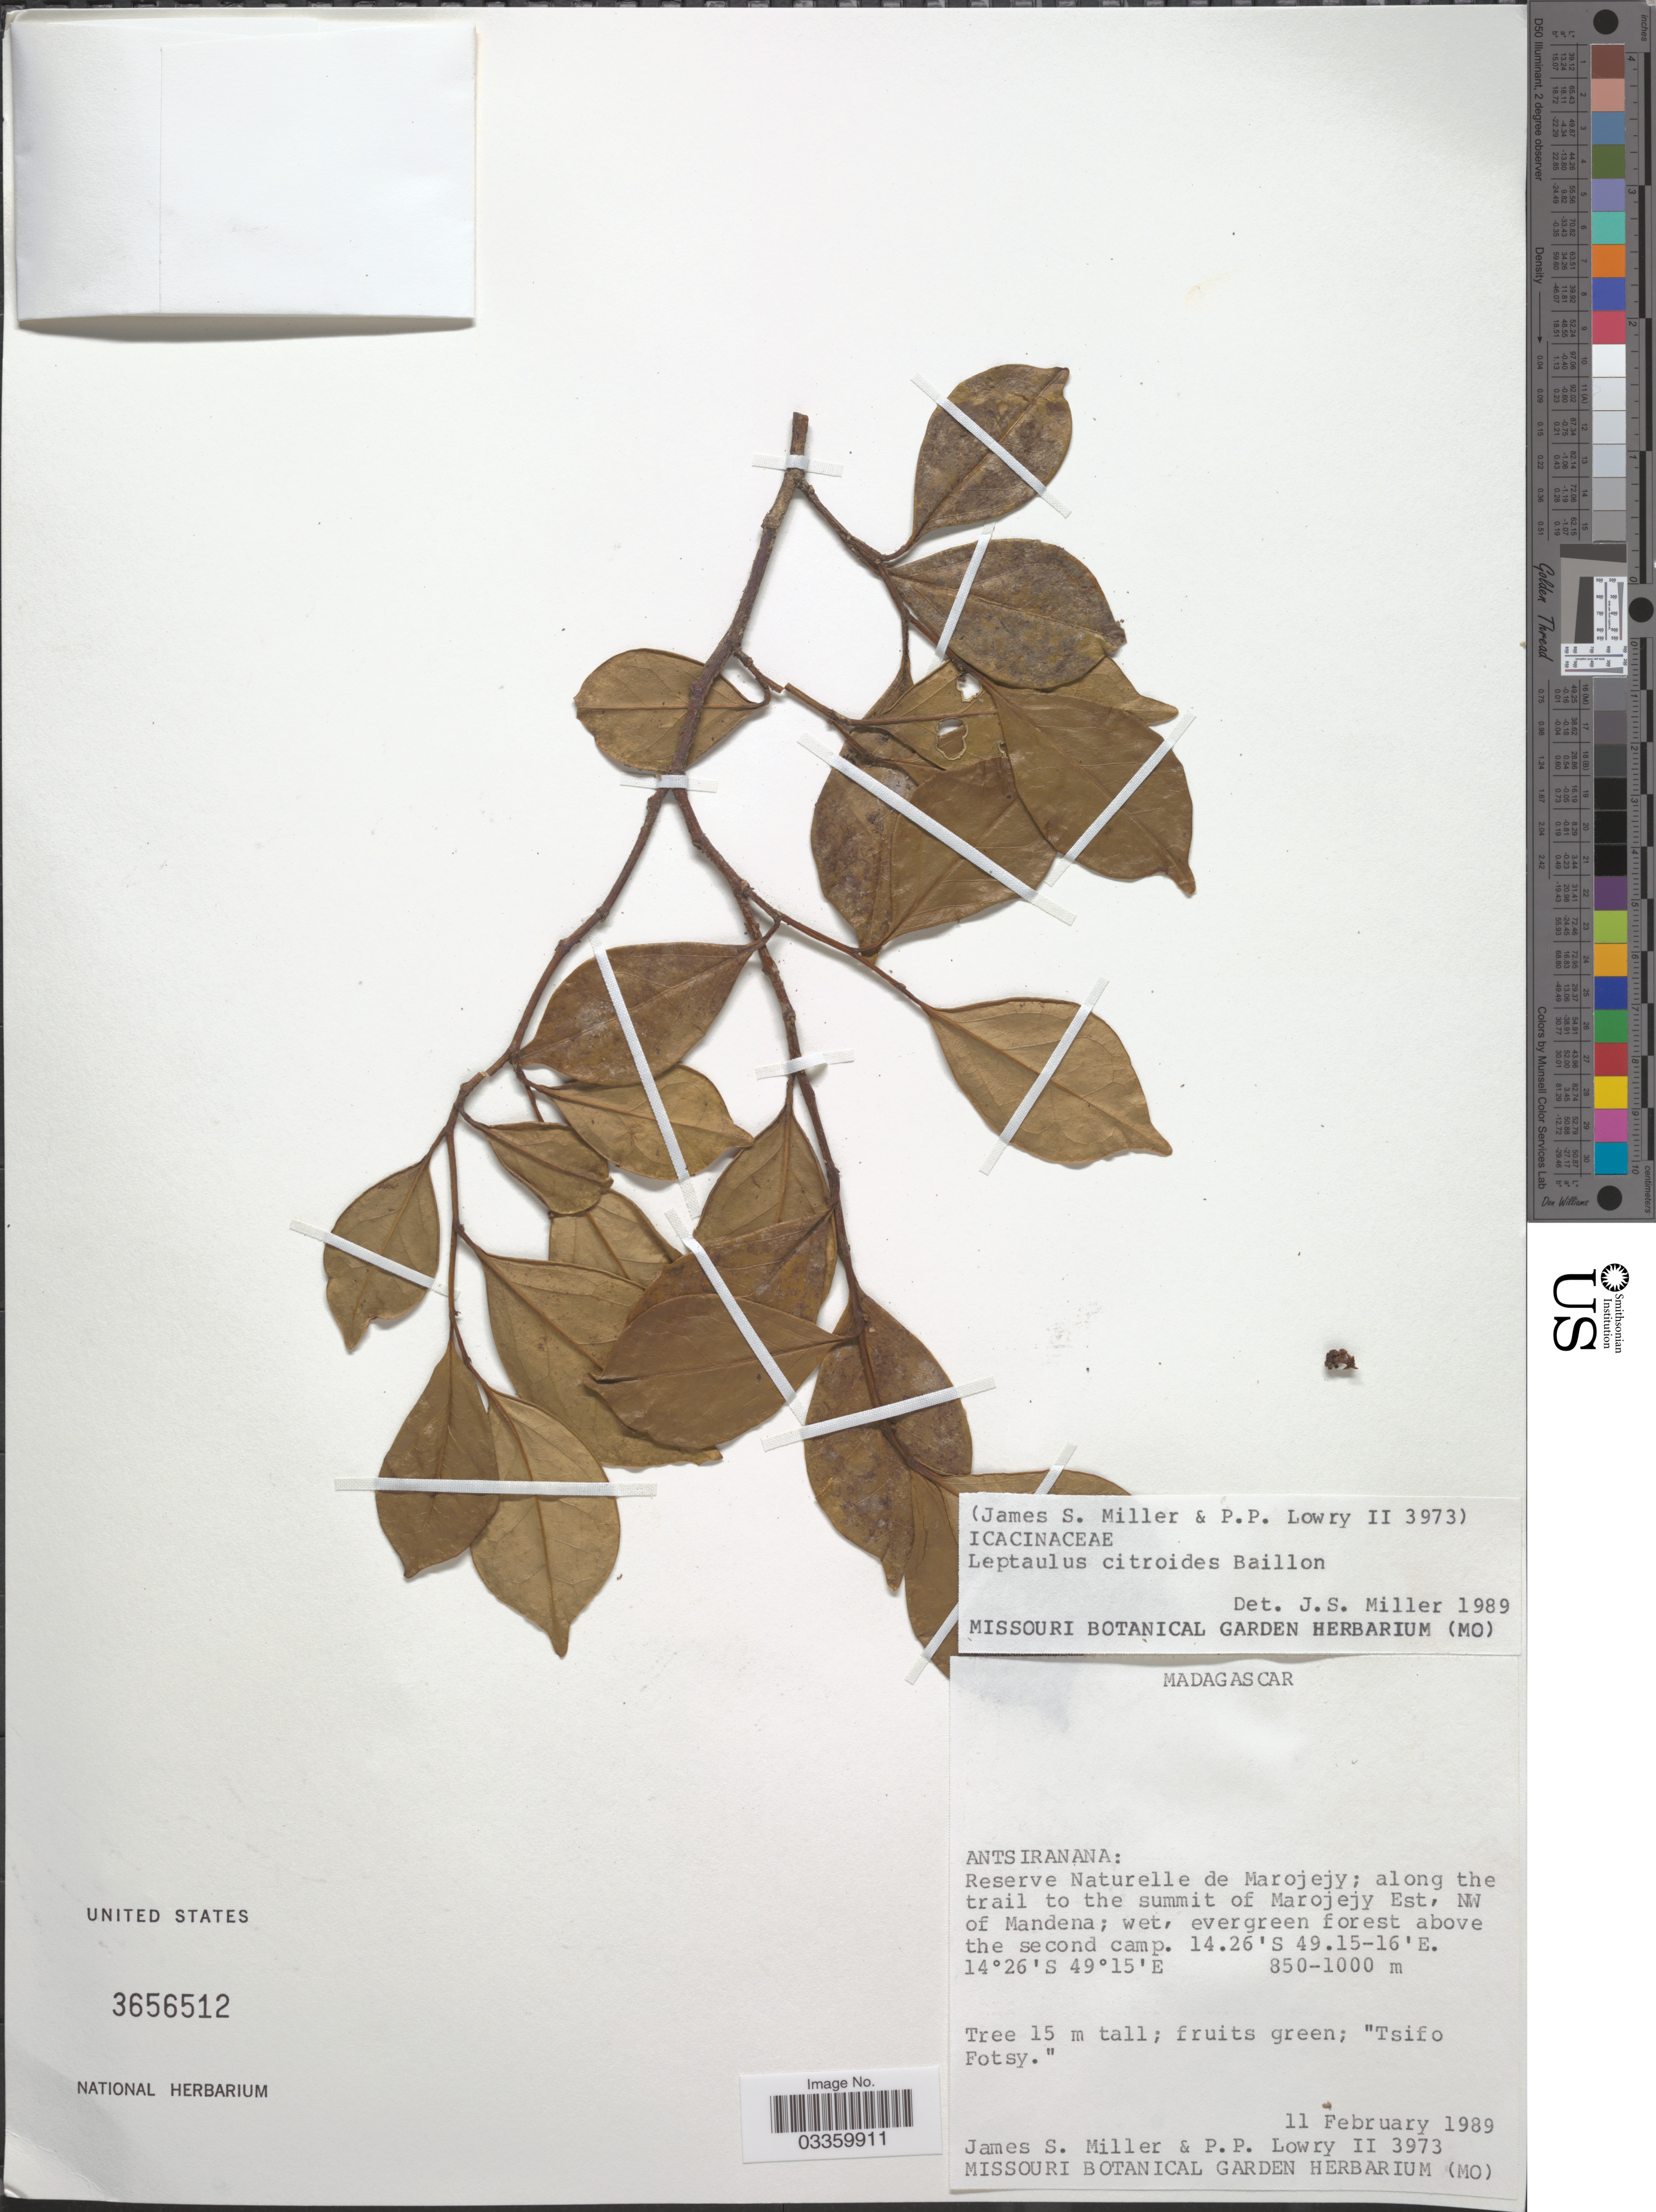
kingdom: Plantae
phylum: Tracheophyta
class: Magnoliopsida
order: Cardiopteridales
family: Cardiopteridaceae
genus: Leptaulus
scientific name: Leptaulus citroides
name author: Baill.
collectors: J. S. Miller & P. P. Lowry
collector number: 3973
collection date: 1989-02-11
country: Madagascar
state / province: Sava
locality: Reserve Naturelle de Marojejy; along the trail to the summit of Marojejy Est, NW of Mandena.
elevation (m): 850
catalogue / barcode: US 3656512